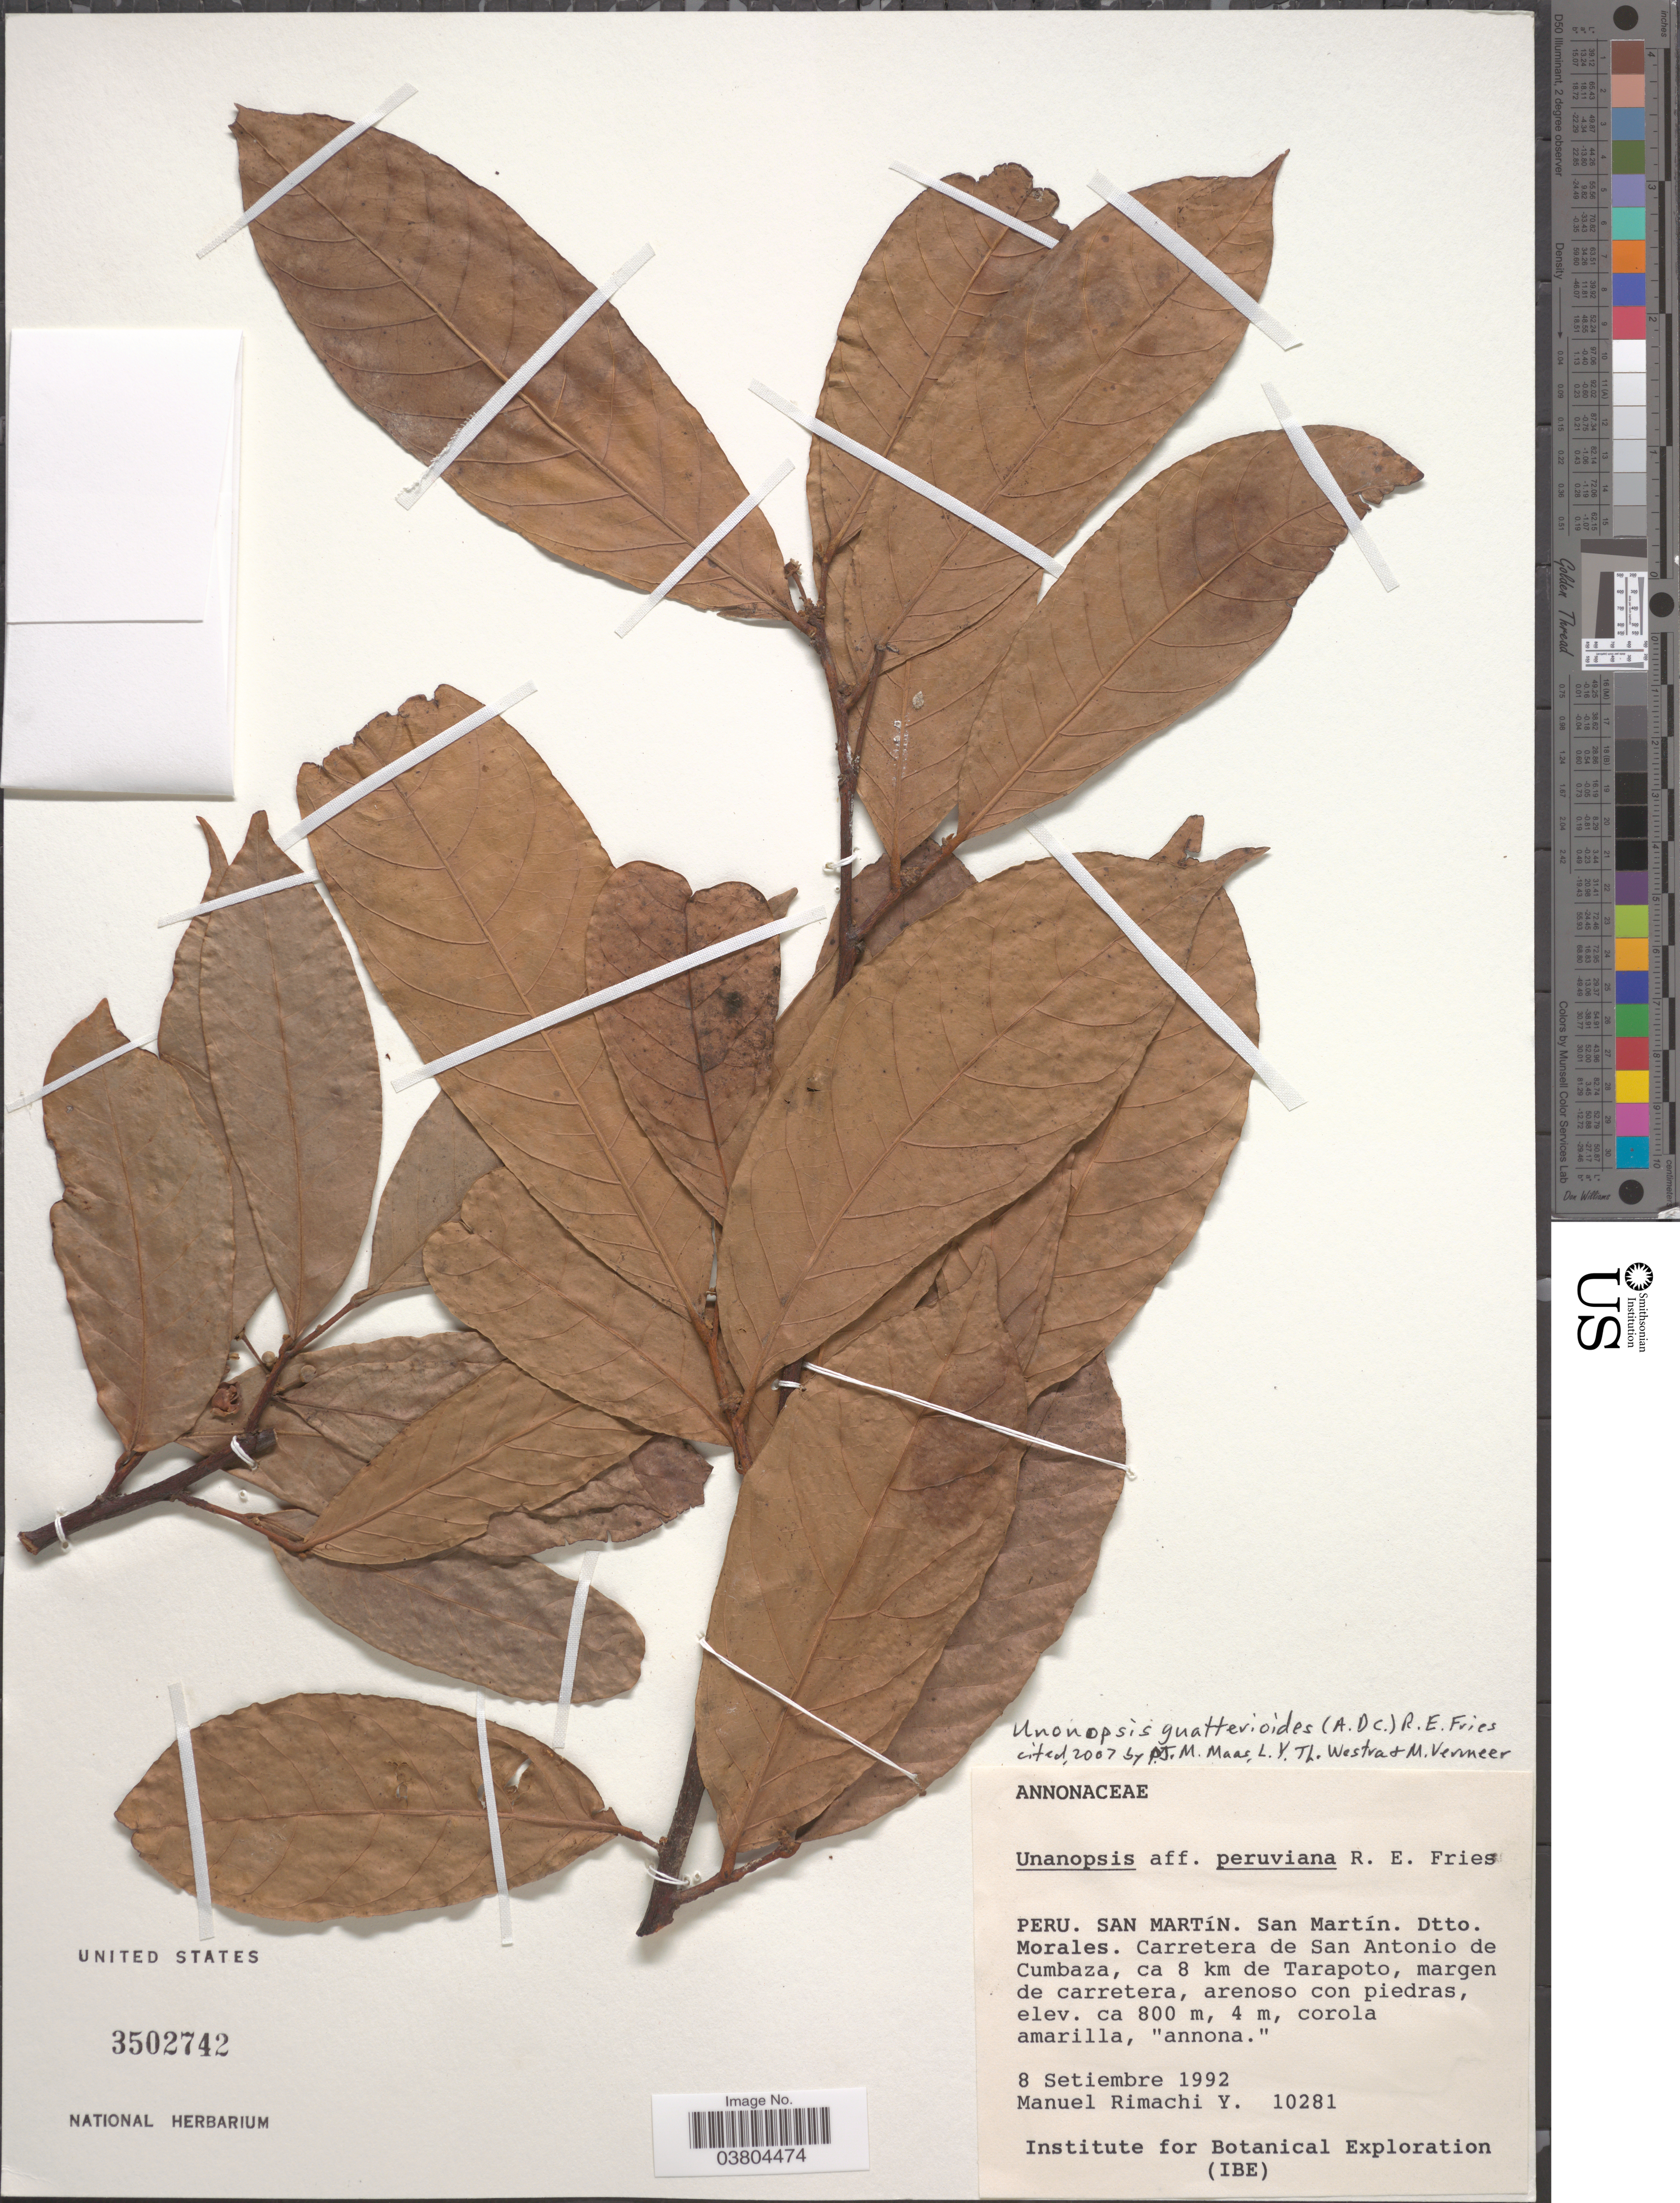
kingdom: Plantae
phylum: Tracheophyta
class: Magnoliopsida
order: Magnoliales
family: Annonaceae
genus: Unonopsis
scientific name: Unonopsis guatterioides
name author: (A. DC.) R.E. Fr.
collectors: M. Rimachi Y.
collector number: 10281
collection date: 1992-09-08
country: Peru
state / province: San Martín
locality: San Martín. Dtto. Morales. Carretera de San Antonio de Cumbaza, ca 8 km de Tarapoto.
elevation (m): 800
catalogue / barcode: US 3502742